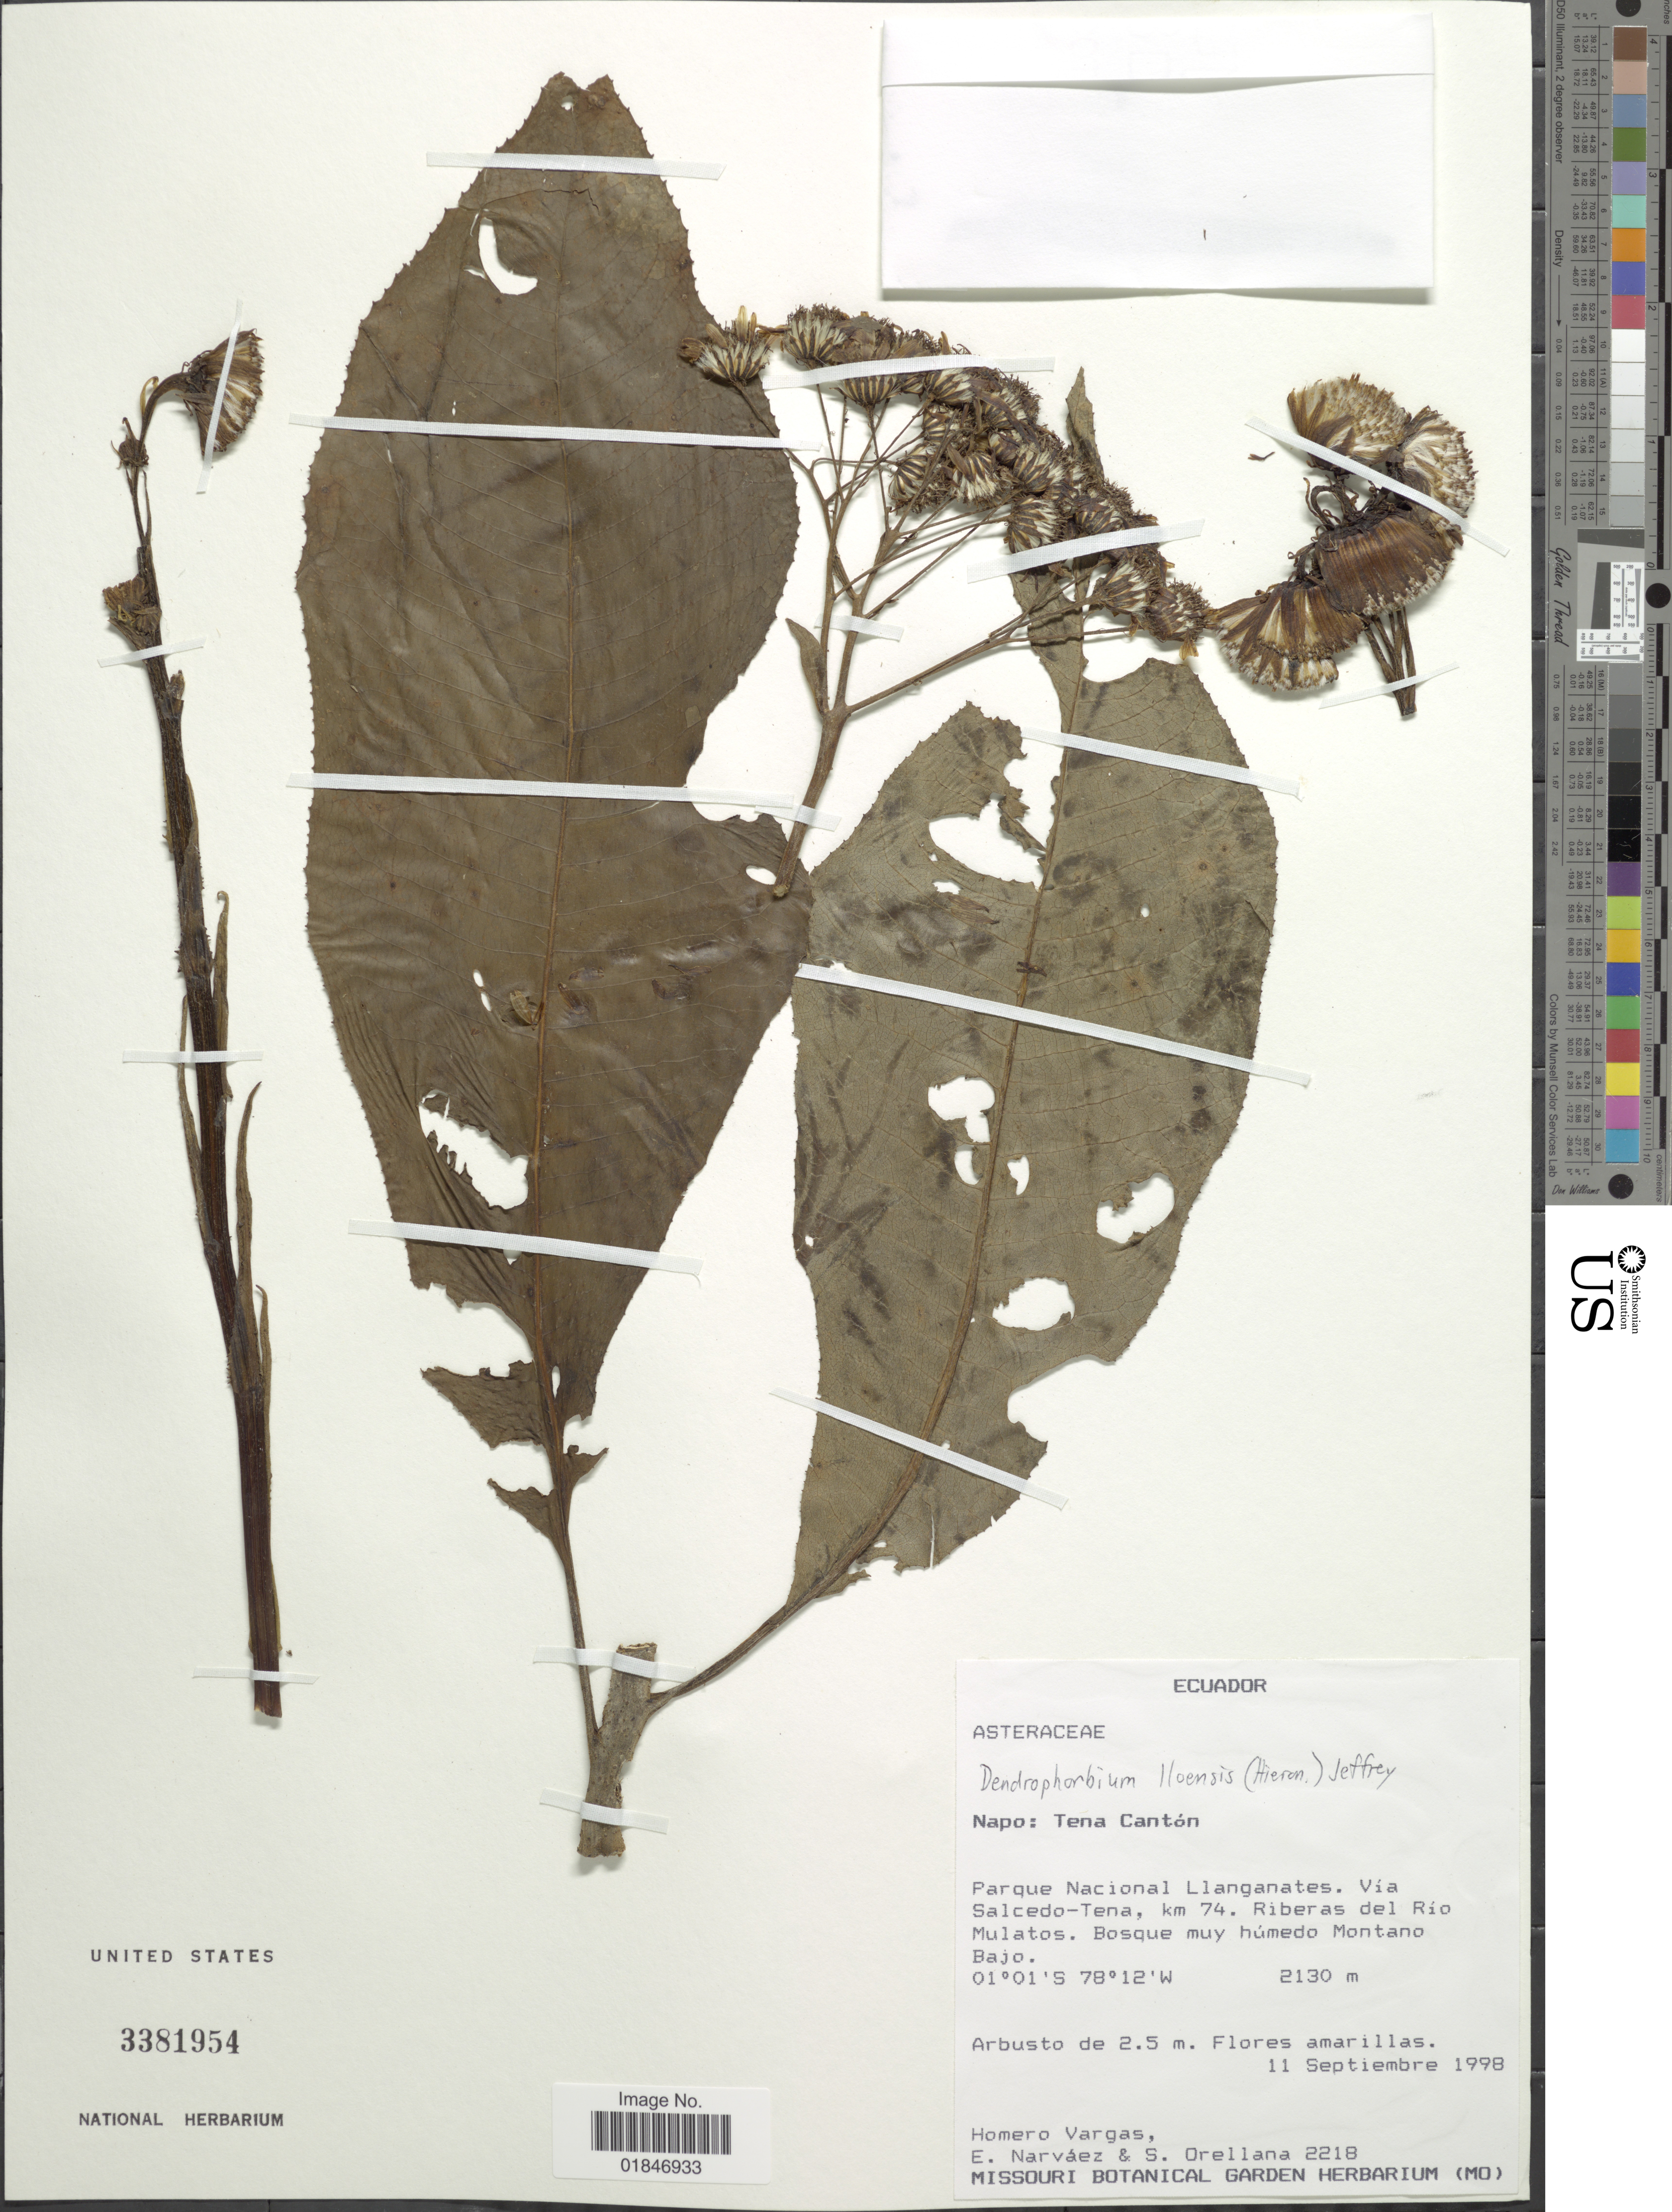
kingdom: Plantae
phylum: Tracheophyta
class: Magnoliopsida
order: Asterales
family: Asteraceae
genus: Dendrophorbium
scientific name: Dendrophorbium iloense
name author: (Hieron.) C. Jeffrey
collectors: H. Vargas, E. Narváez & S. Orellana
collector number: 2218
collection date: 1998-09-11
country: Ecuador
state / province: Napo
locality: Napo: Tena Canton. Parque Nacional Llanganates, Via Salcedo - Tena , km 74. Riberas del Rio Mulatos.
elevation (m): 2130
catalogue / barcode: US 3381954